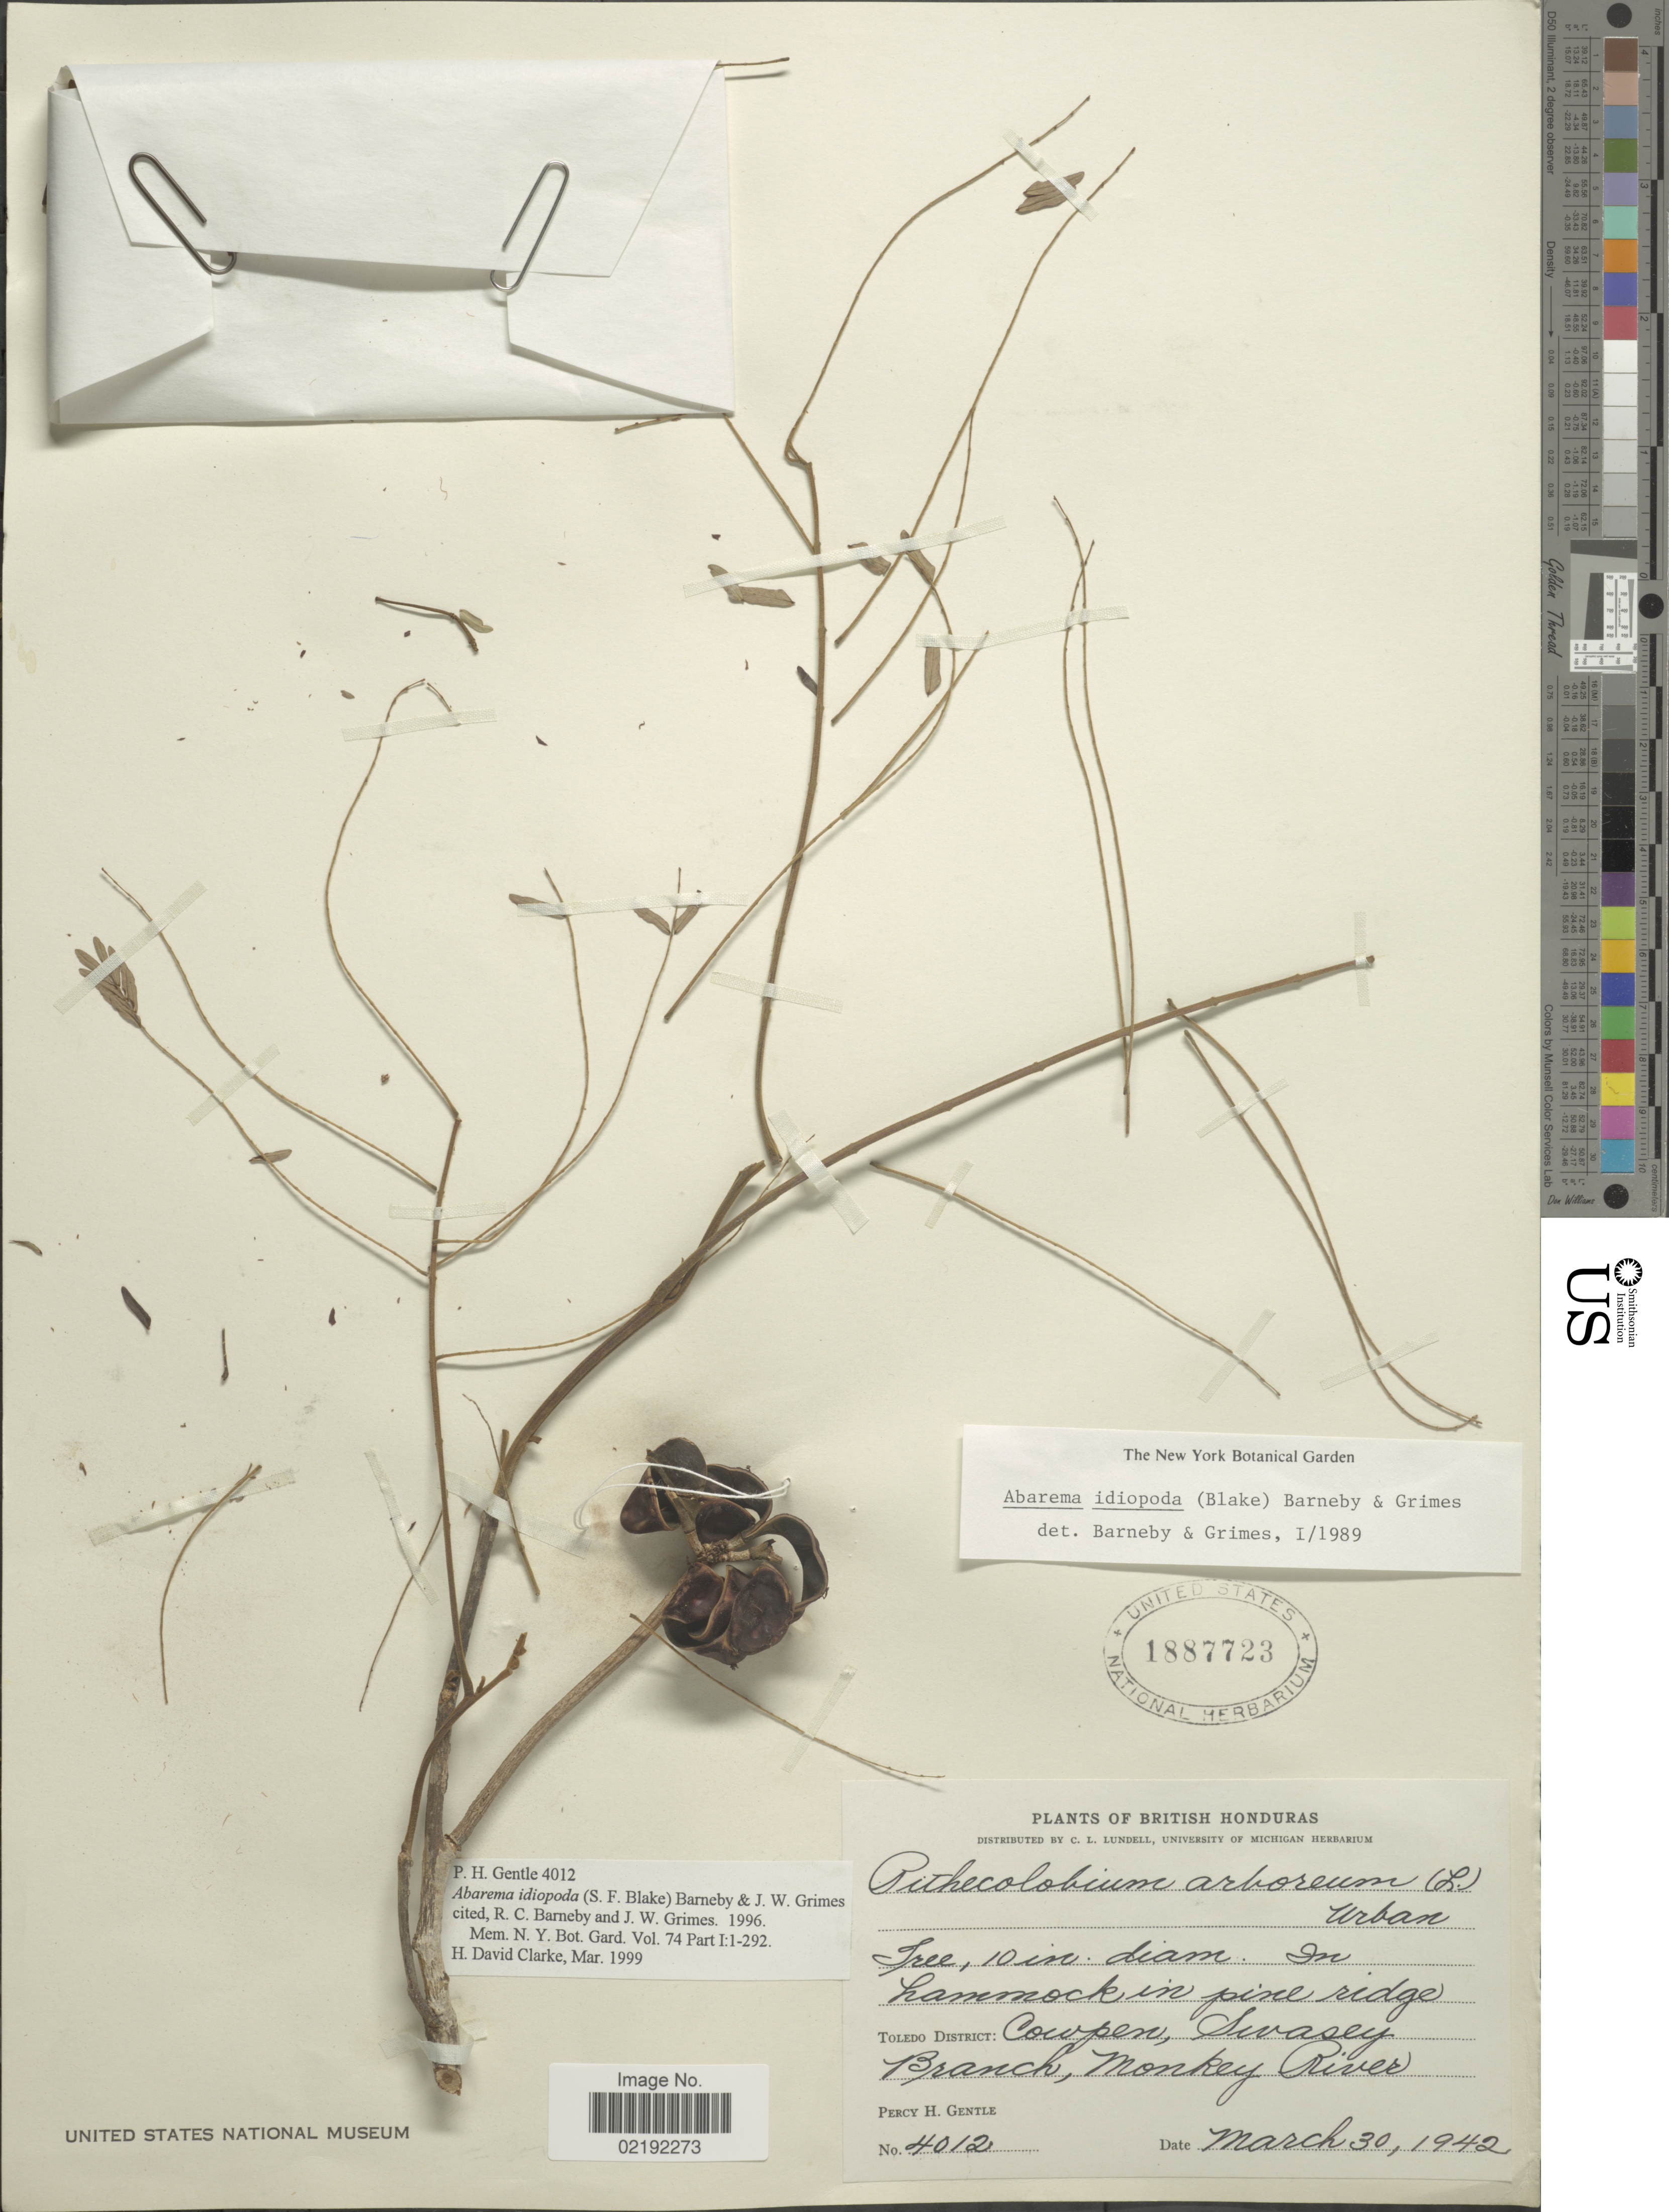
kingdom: Plantae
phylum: Tracheophyta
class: Magnoliopsida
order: Fabales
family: Fabaceae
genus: Abarema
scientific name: Abarema idiopoda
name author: (S.F. Blake) Barneby & J.W. Grimes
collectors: P. H. Gentle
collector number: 4012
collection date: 1942-03-30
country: Belize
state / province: Toledo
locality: British Honduras, Cocopen, Swasey Branch, Monkey River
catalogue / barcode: US 1887723